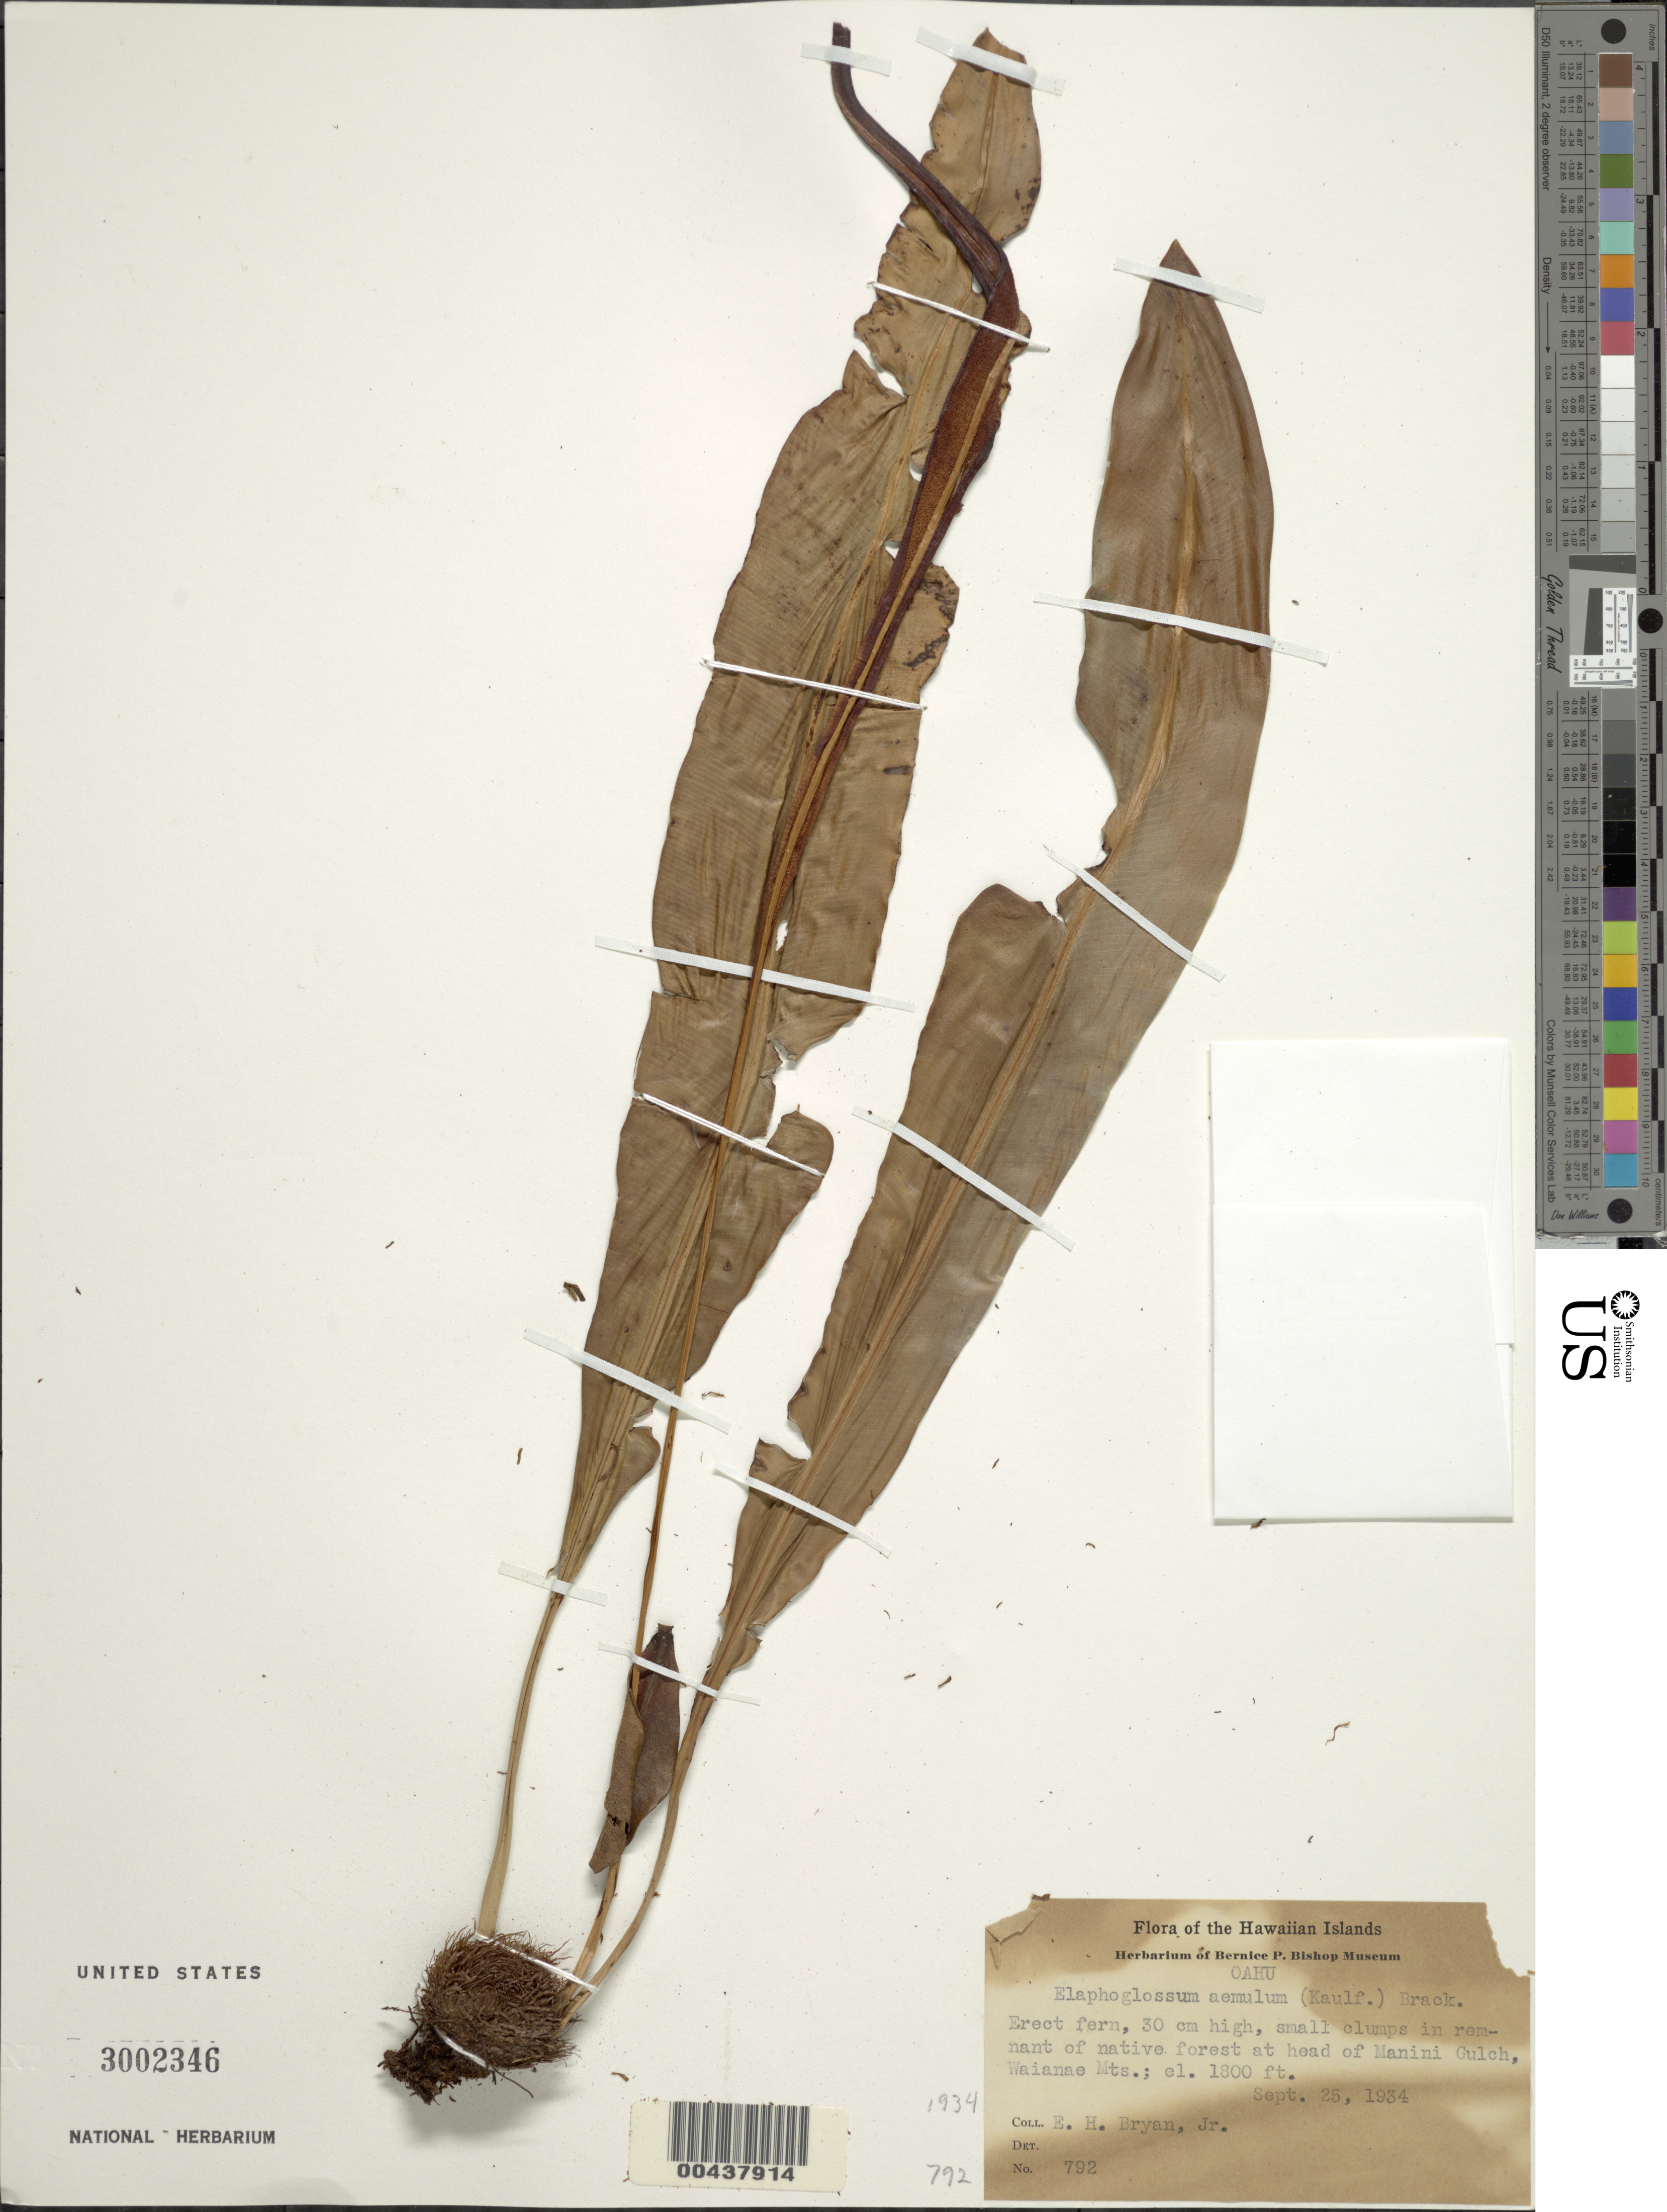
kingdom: Plantae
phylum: Tracheophyta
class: Polypodiopsida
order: Polypodiales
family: Dryopteridaceae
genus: Elaphoglossum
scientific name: Elaphoglossum aemulum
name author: (Kaulf.) Brack.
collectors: E. Bryan Jr.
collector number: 792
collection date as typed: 25 Sep 1934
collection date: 1934-09-25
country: United States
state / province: Hawaii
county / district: Honolulu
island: Oahu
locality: Head of Manini Gulch, Waianae Mts.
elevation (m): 549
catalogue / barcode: US 3002346